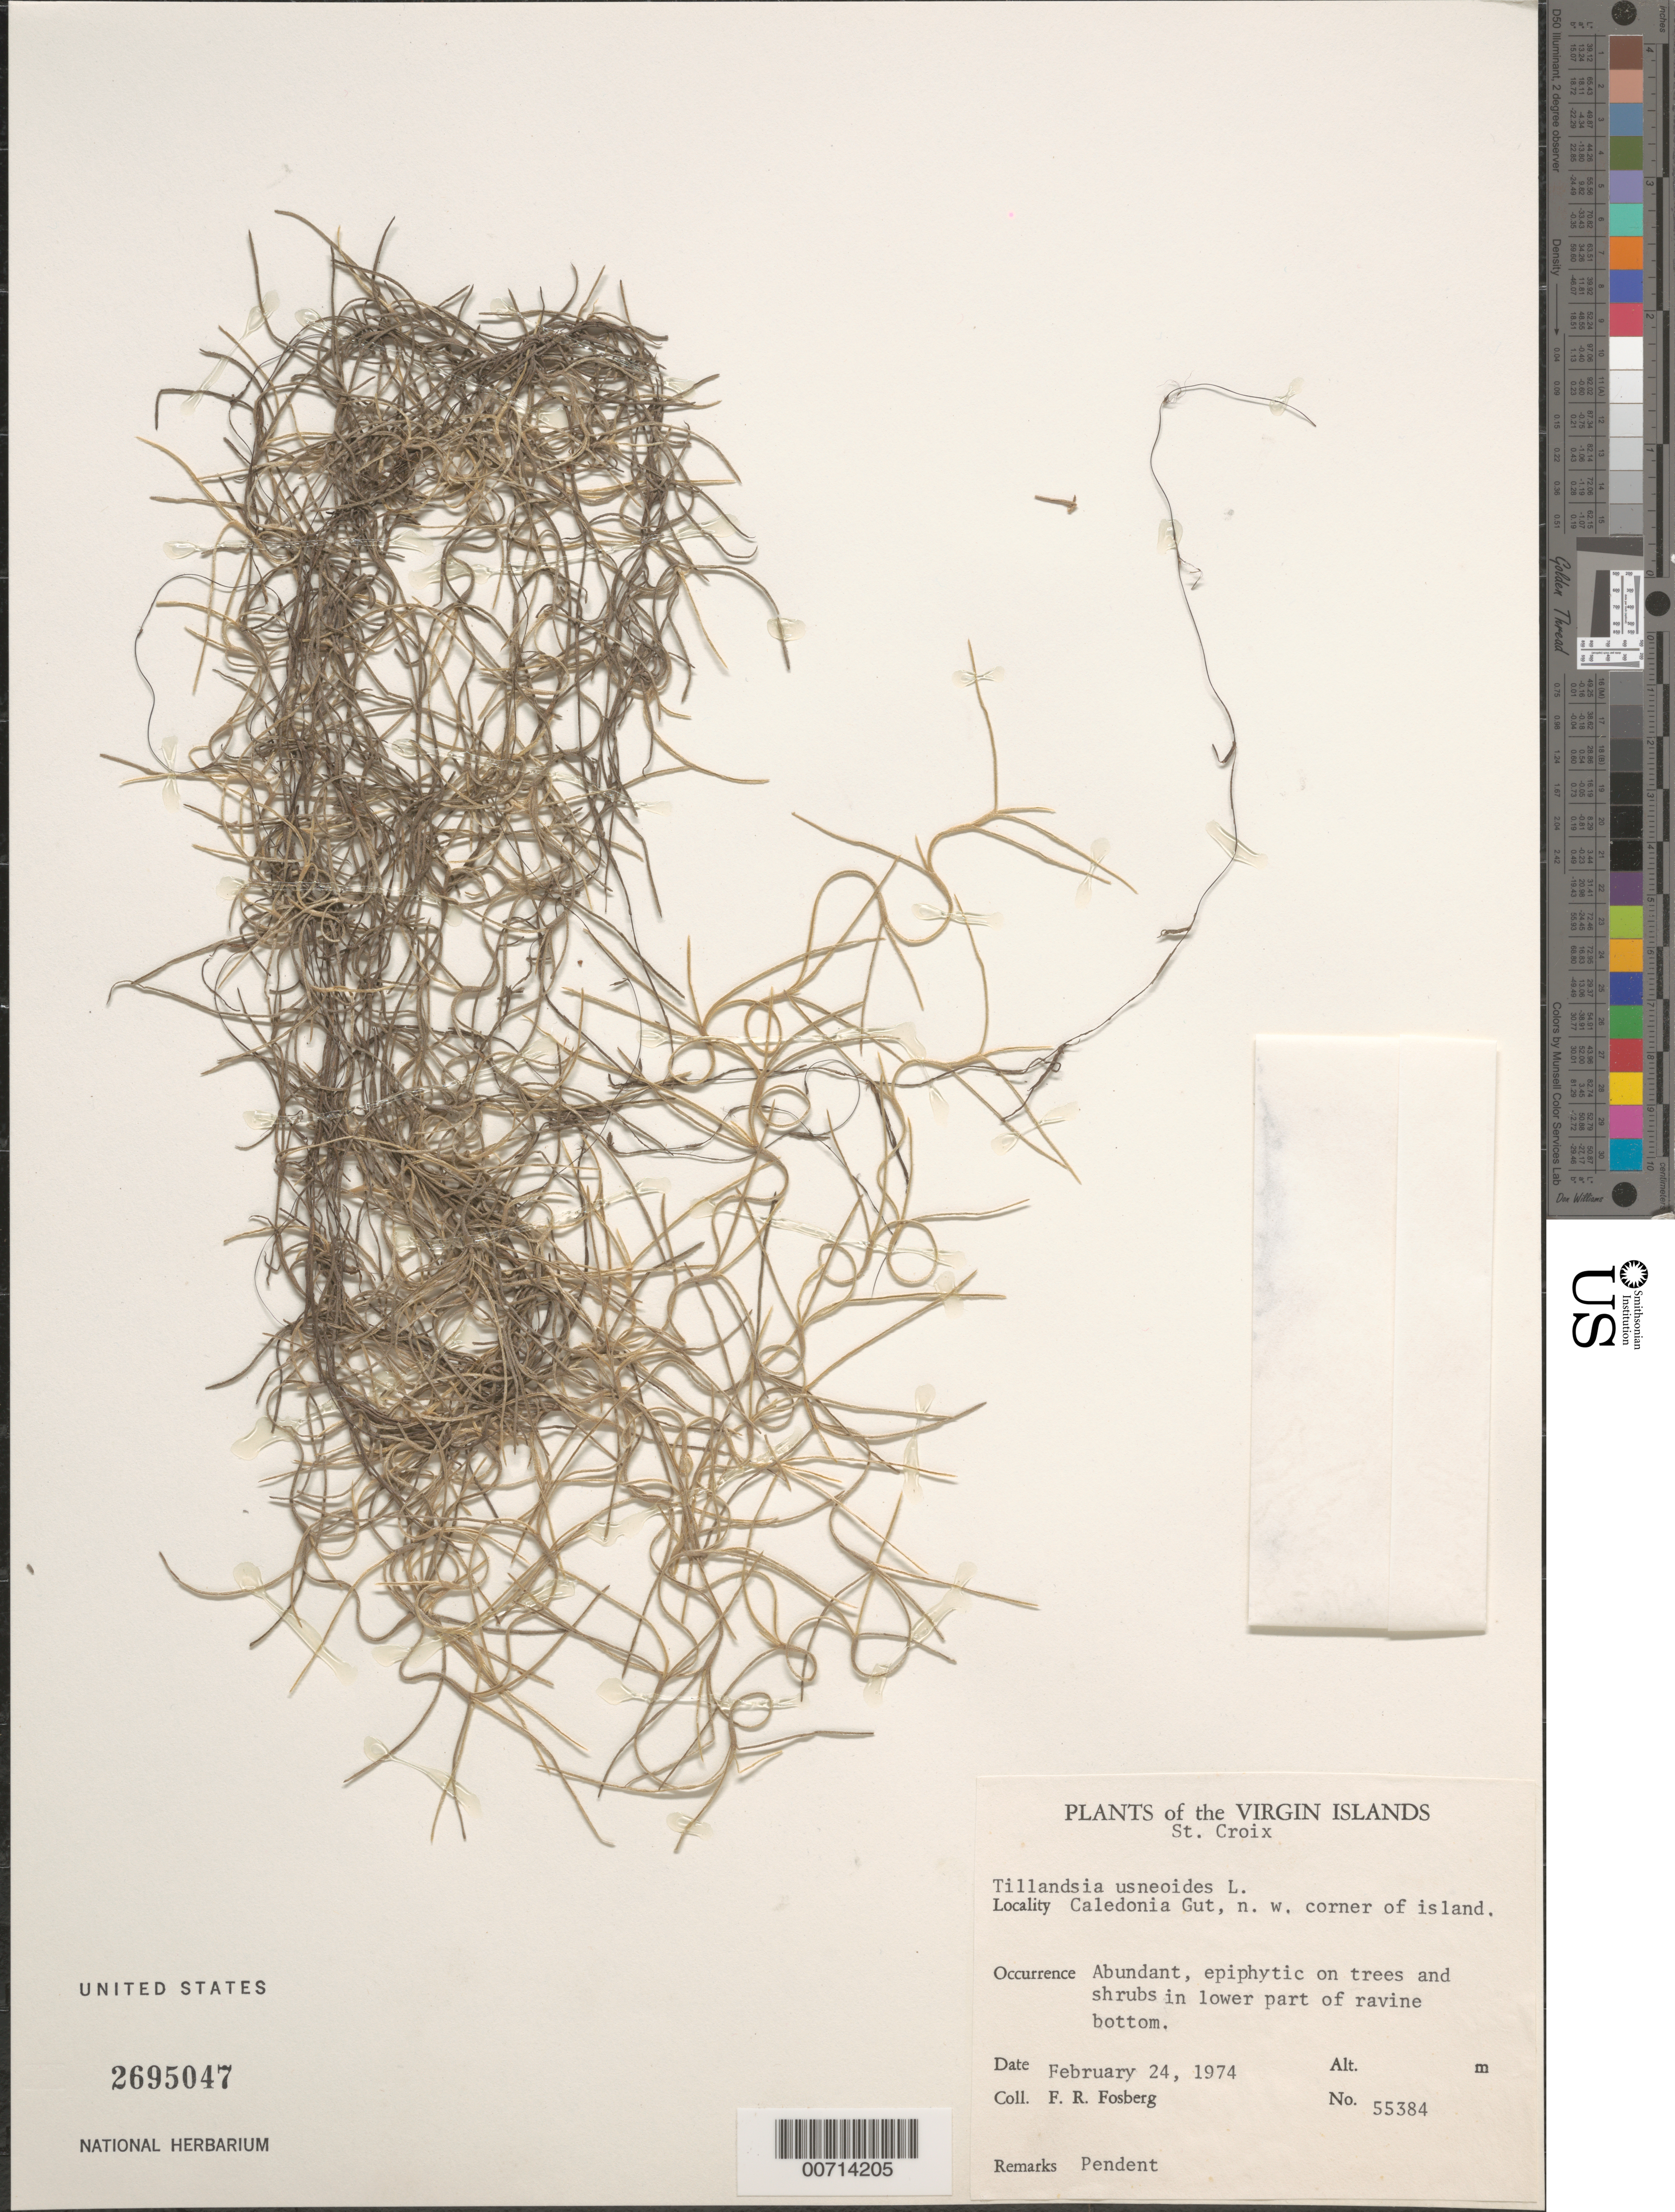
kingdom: Plantae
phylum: Tracheophyta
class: Liliopsida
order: Poales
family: Bromeliaceae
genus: Tillandsia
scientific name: Tillandsia usneoides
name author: (L.) L.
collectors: F. R. Fosberg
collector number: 55384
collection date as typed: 24 Feb 1974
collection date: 1974-02-24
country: U.S. Virgin Islands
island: St. Croix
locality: St. Croix, Caledonia Gut, NW corner of Island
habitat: On trees and shrubs in lower part of ravine bottom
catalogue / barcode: US 2695047